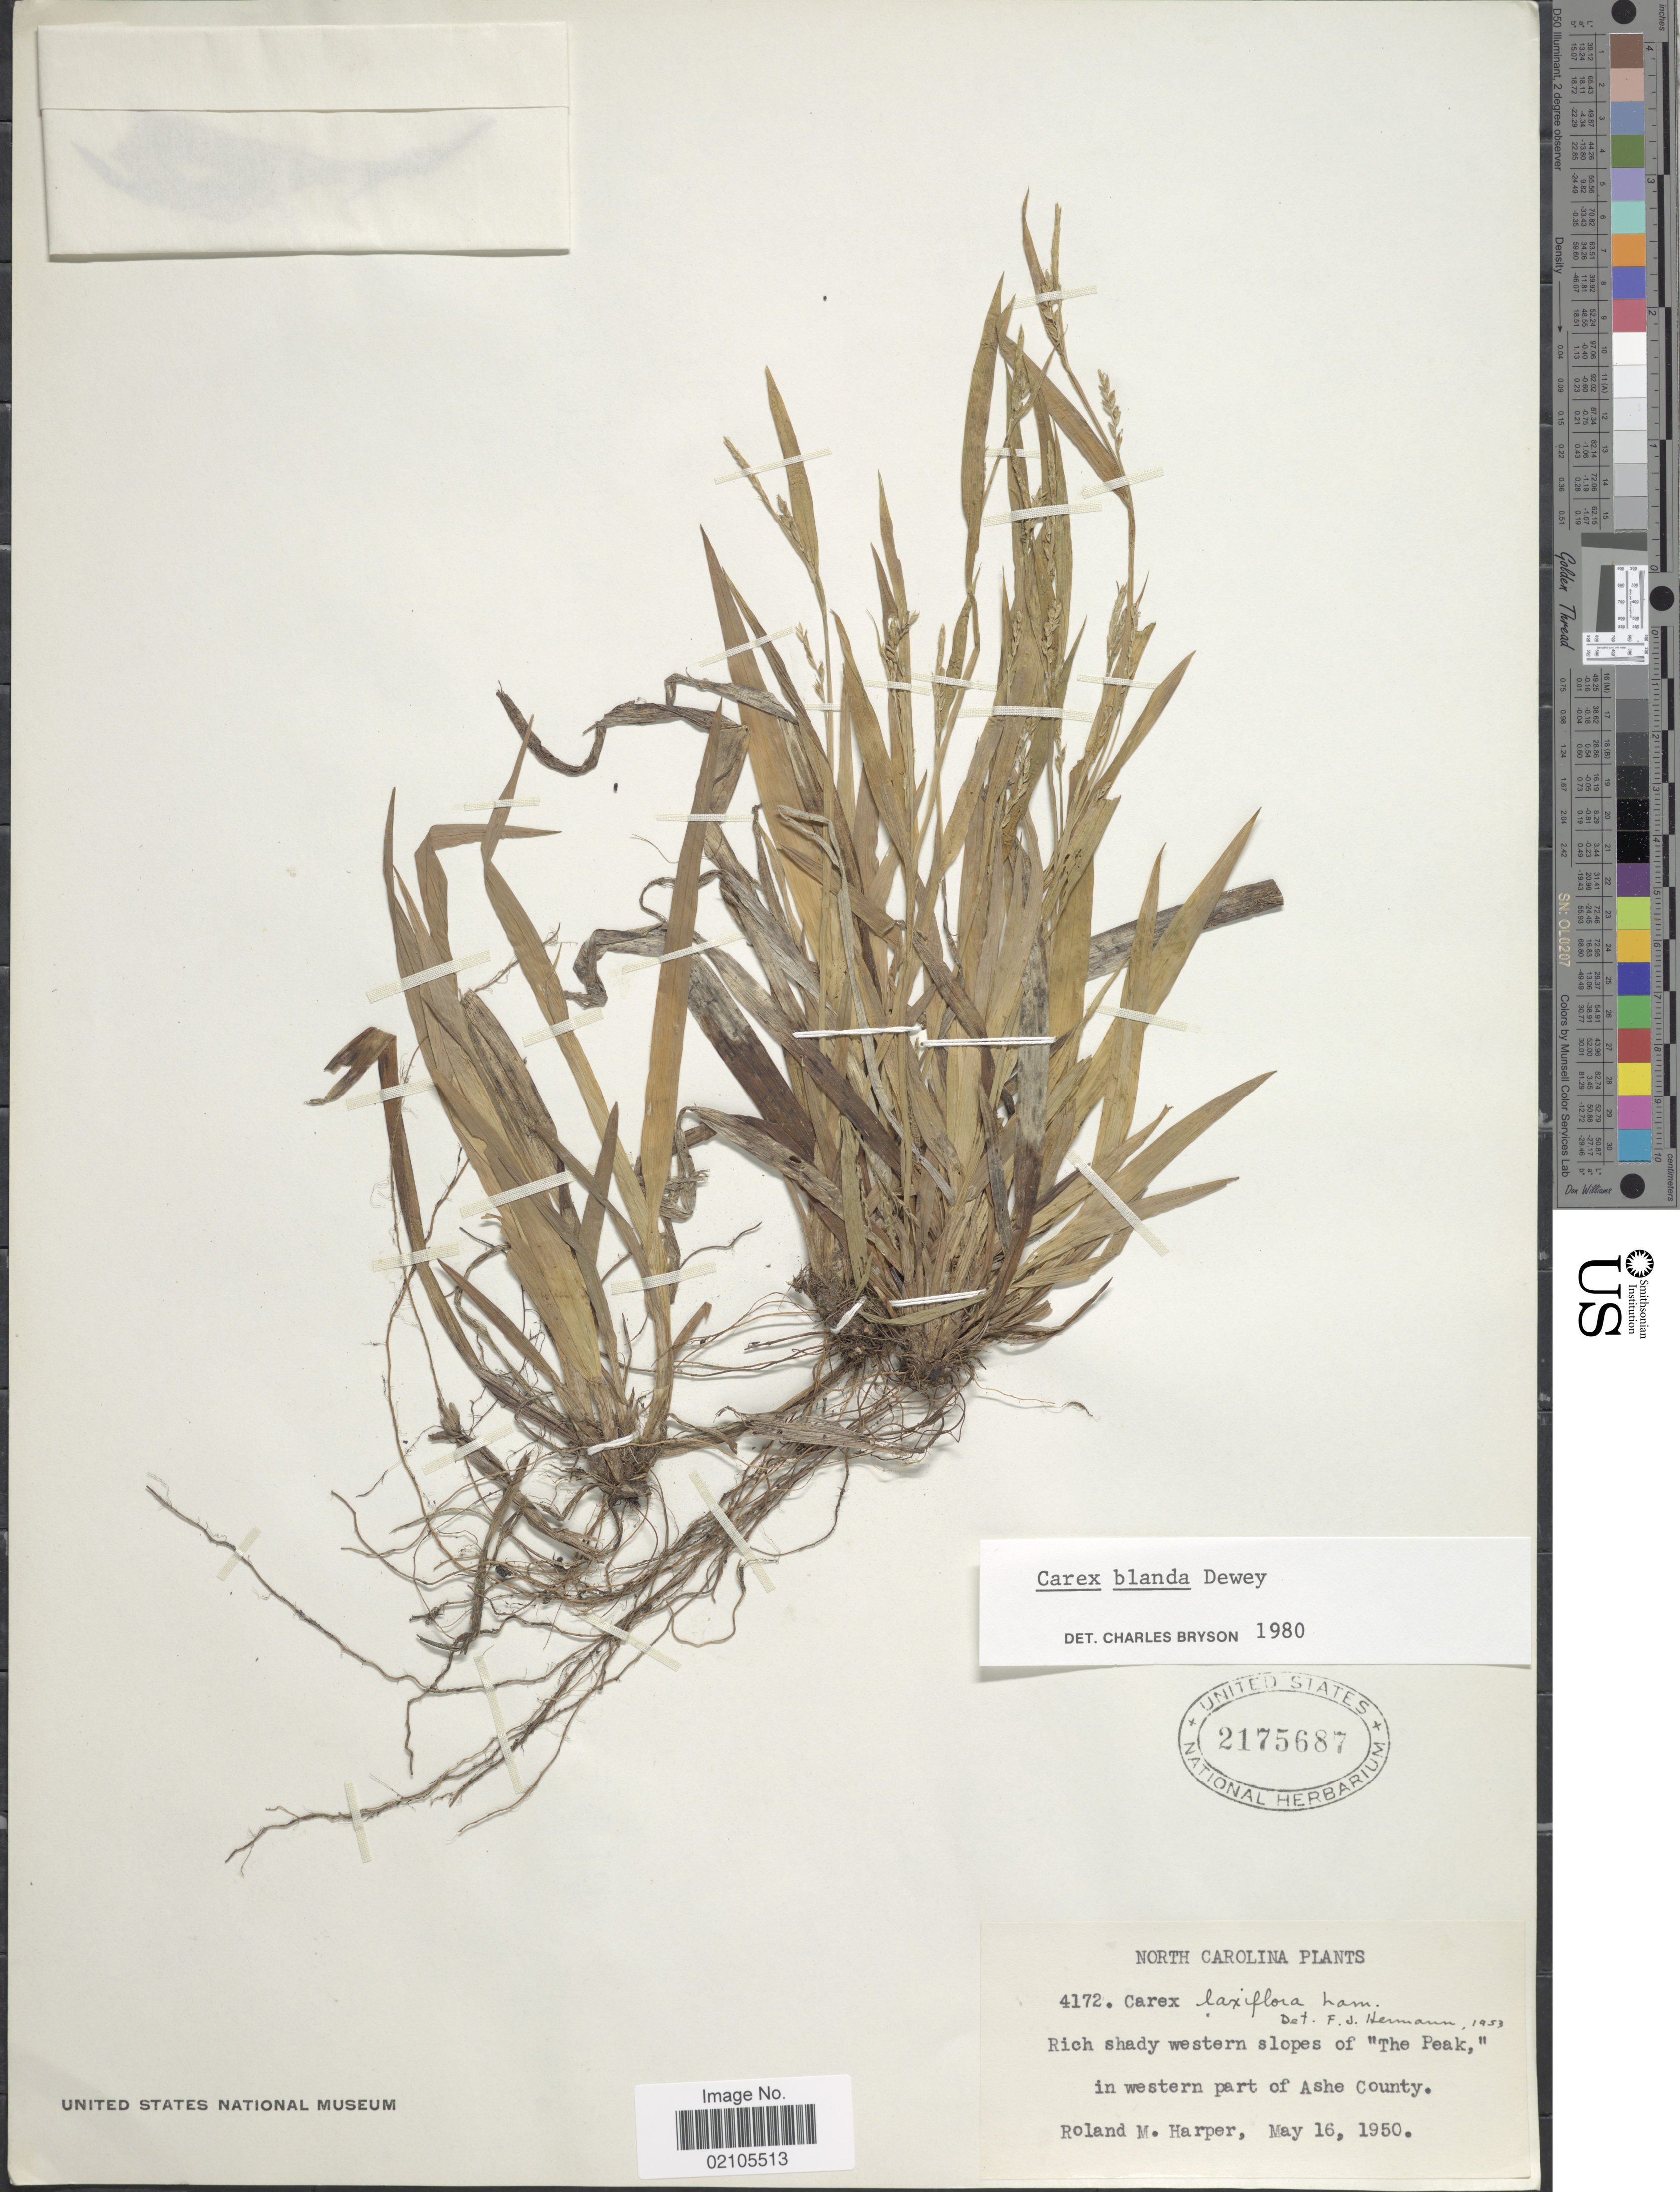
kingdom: Plantae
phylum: Tracheophyta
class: Liliopsida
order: Poales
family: Cyperaceae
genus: Carex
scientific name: Carex blanda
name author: Dewey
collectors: R. M. Harper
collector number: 4172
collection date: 1950-05-16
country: United States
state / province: North Carolina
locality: Rich shady western slopes of "The Peak,"in western part of Ashe County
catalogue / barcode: US 2175687